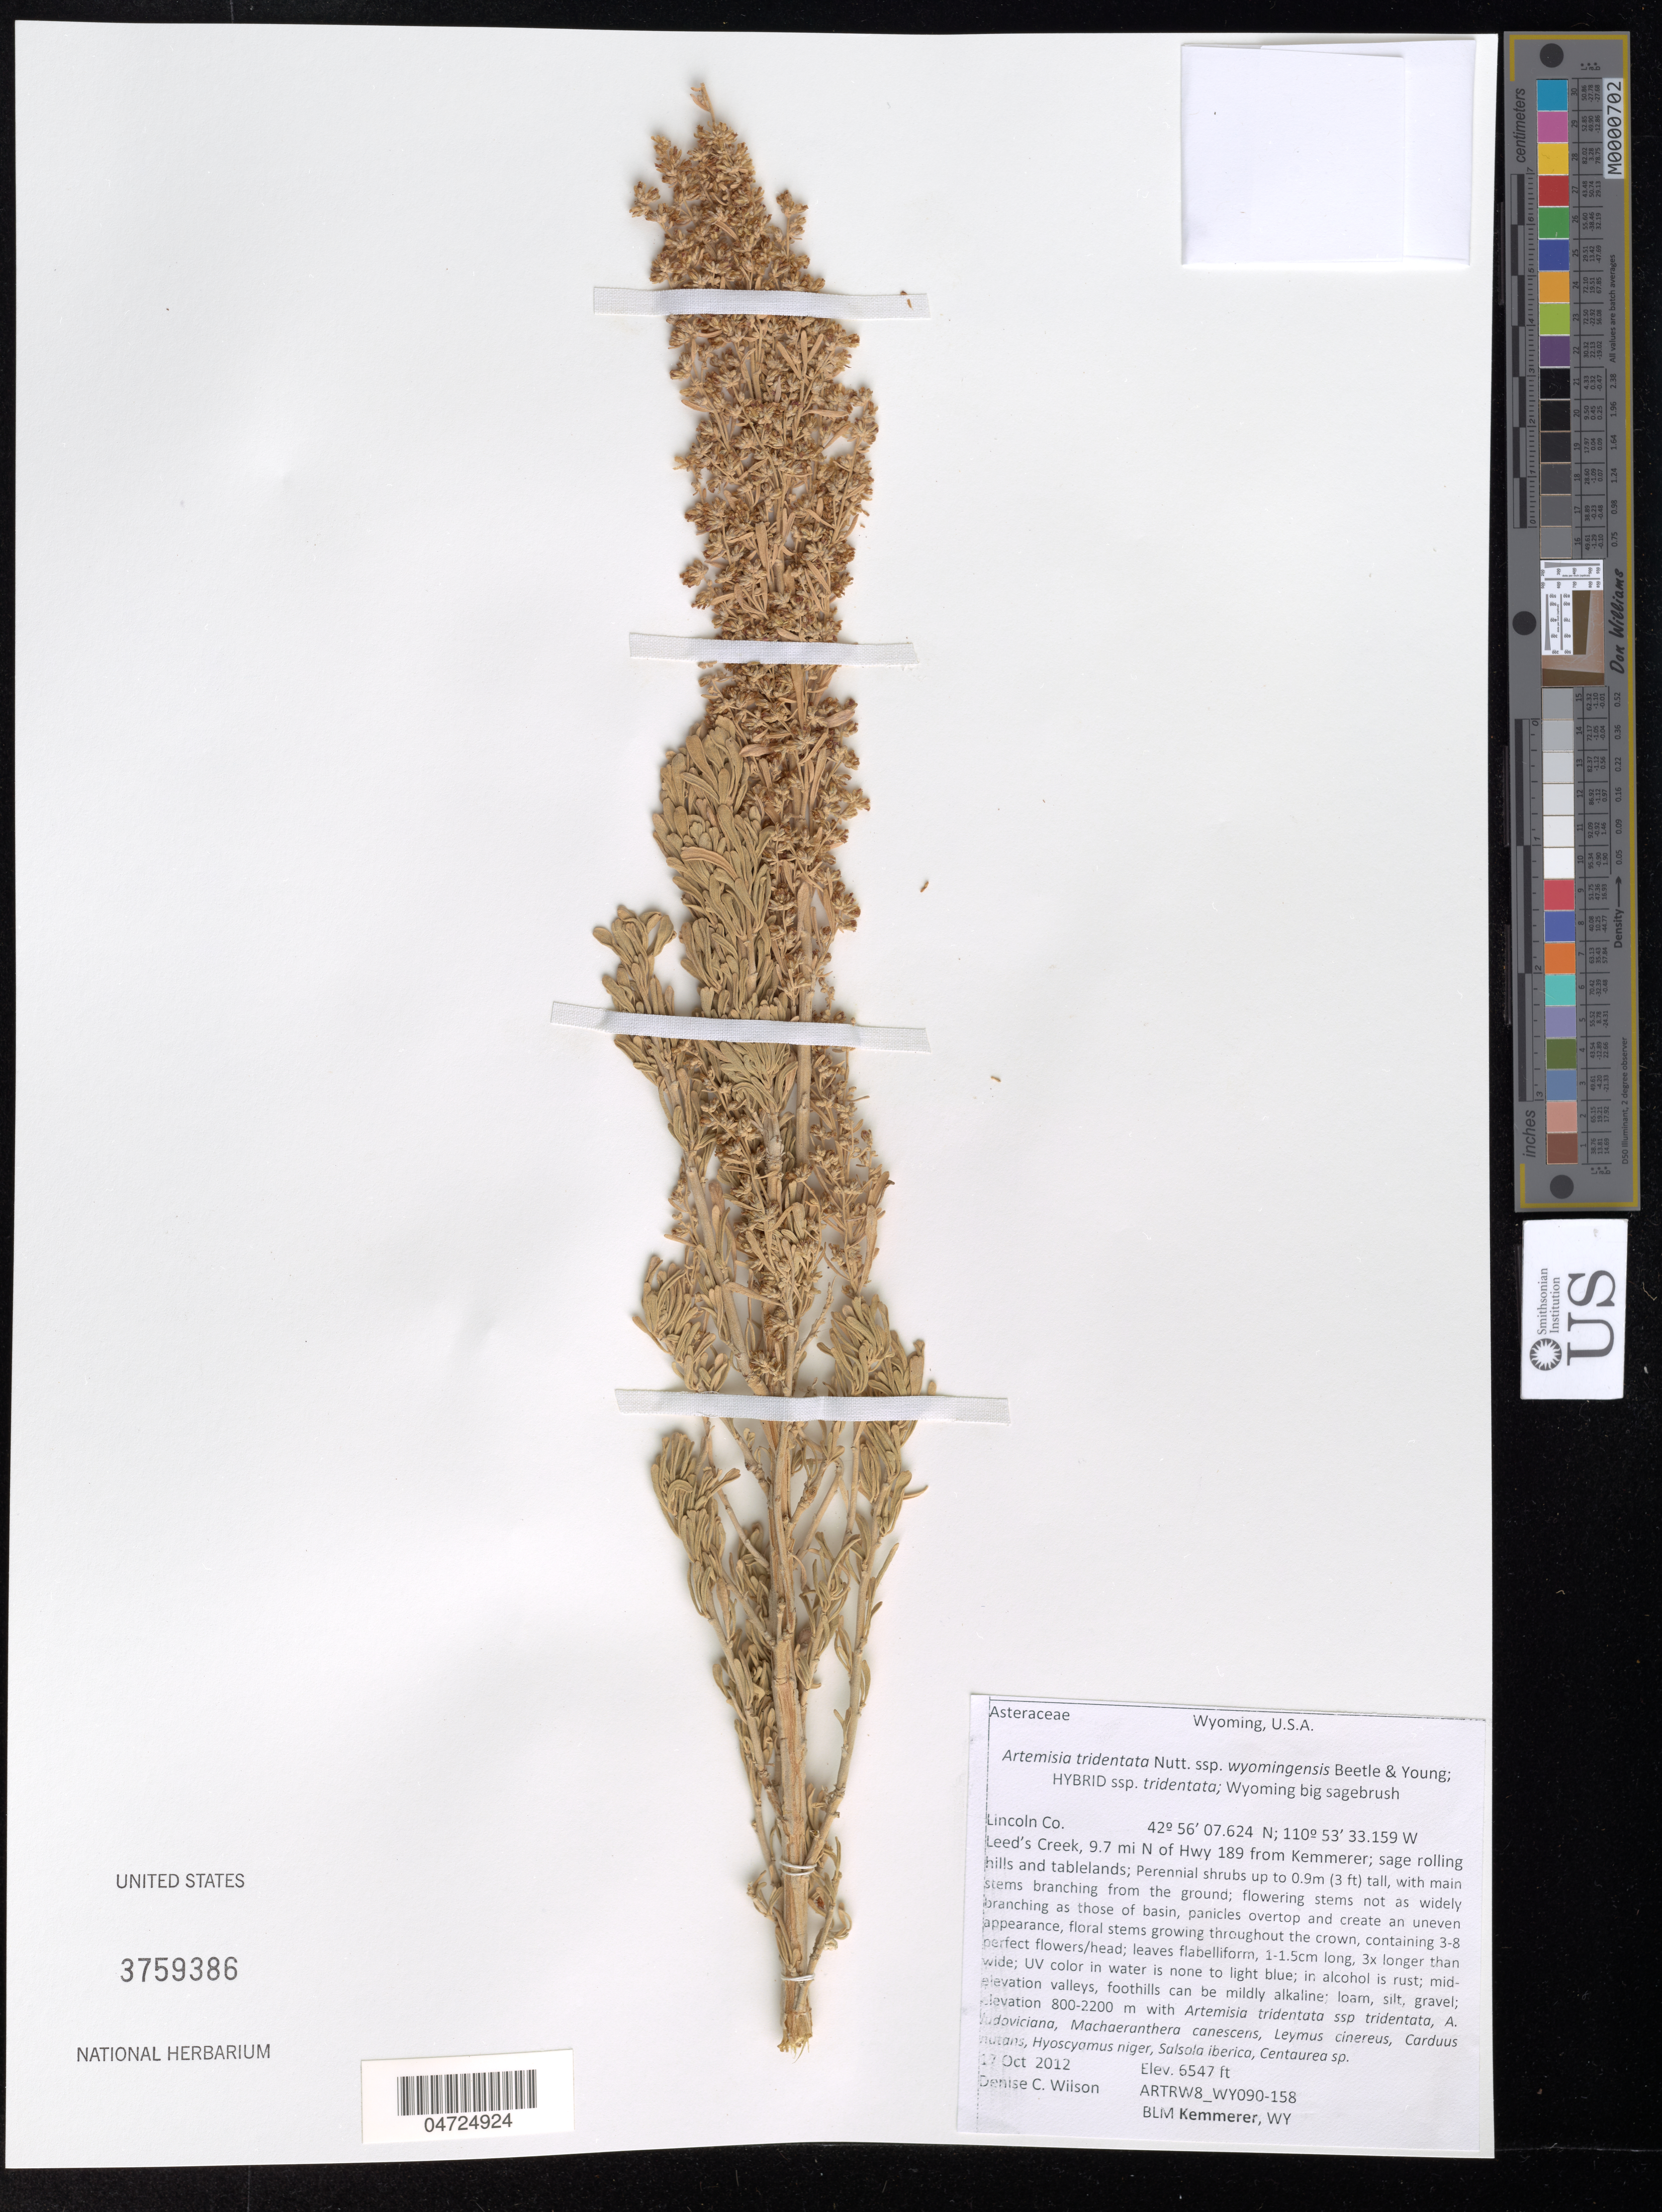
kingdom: Plantae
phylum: Tracheophyta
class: Magnoliopsida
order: Asterales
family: Asteraceae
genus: Artemisia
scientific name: Artemisia tridentata subsp. wyomingensis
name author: (Beetle & A.L. Young) S.L. Welsh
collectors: D. Wilson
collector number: ARTRW8_WY090-158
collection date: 2012-10-17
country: United States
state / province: Wyoming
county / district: Lincoln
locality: Lincoln Co. Leed's Creek, 9.7 mi N of Hwy 189 from Kemmerer.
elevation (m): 1996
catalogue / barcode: US 3759386